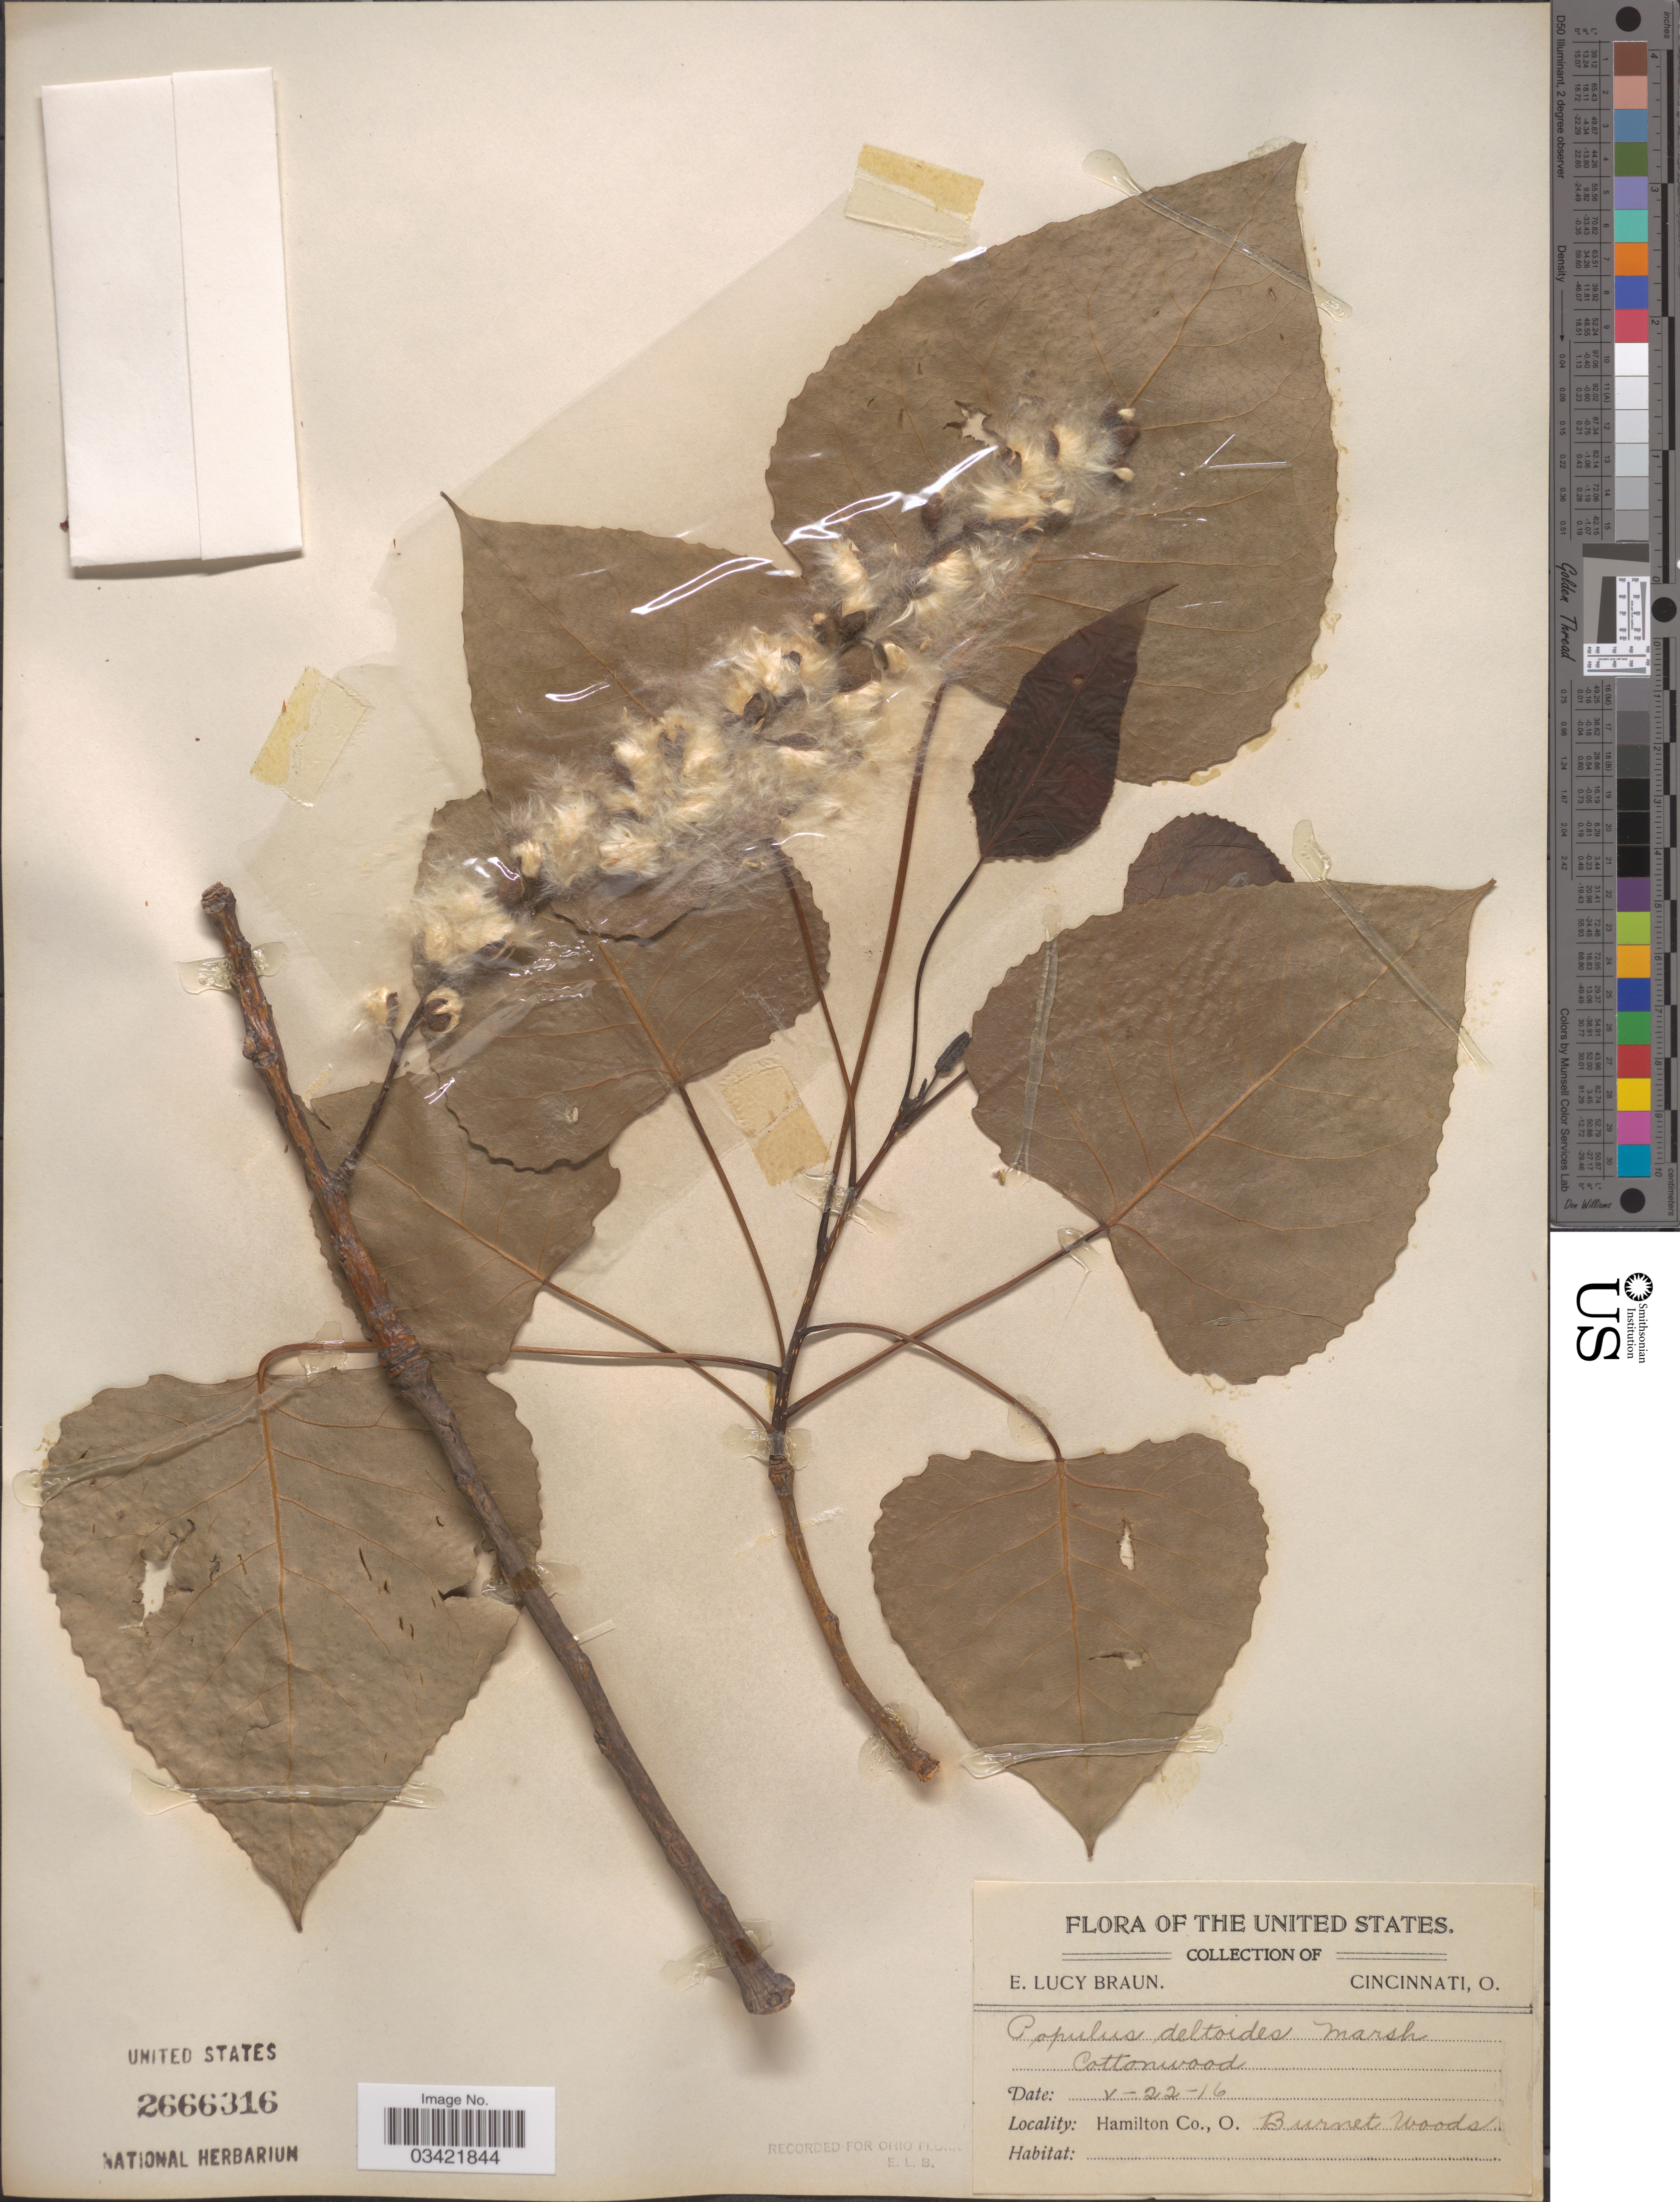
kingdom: Plantae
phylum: Tracheophyta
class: Magnoliopsida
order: Malpighiales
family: Salicaceae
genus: Populus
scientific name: Populus deltoides subsp. deltoides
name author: W. Bartram ex Marshall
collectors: E. L. Braun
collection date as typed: Transcribed d/m/y: 22/5/16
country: United States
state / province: Ohio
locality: Hamilton Co. Burnet Woods.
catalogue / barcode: US 2666316